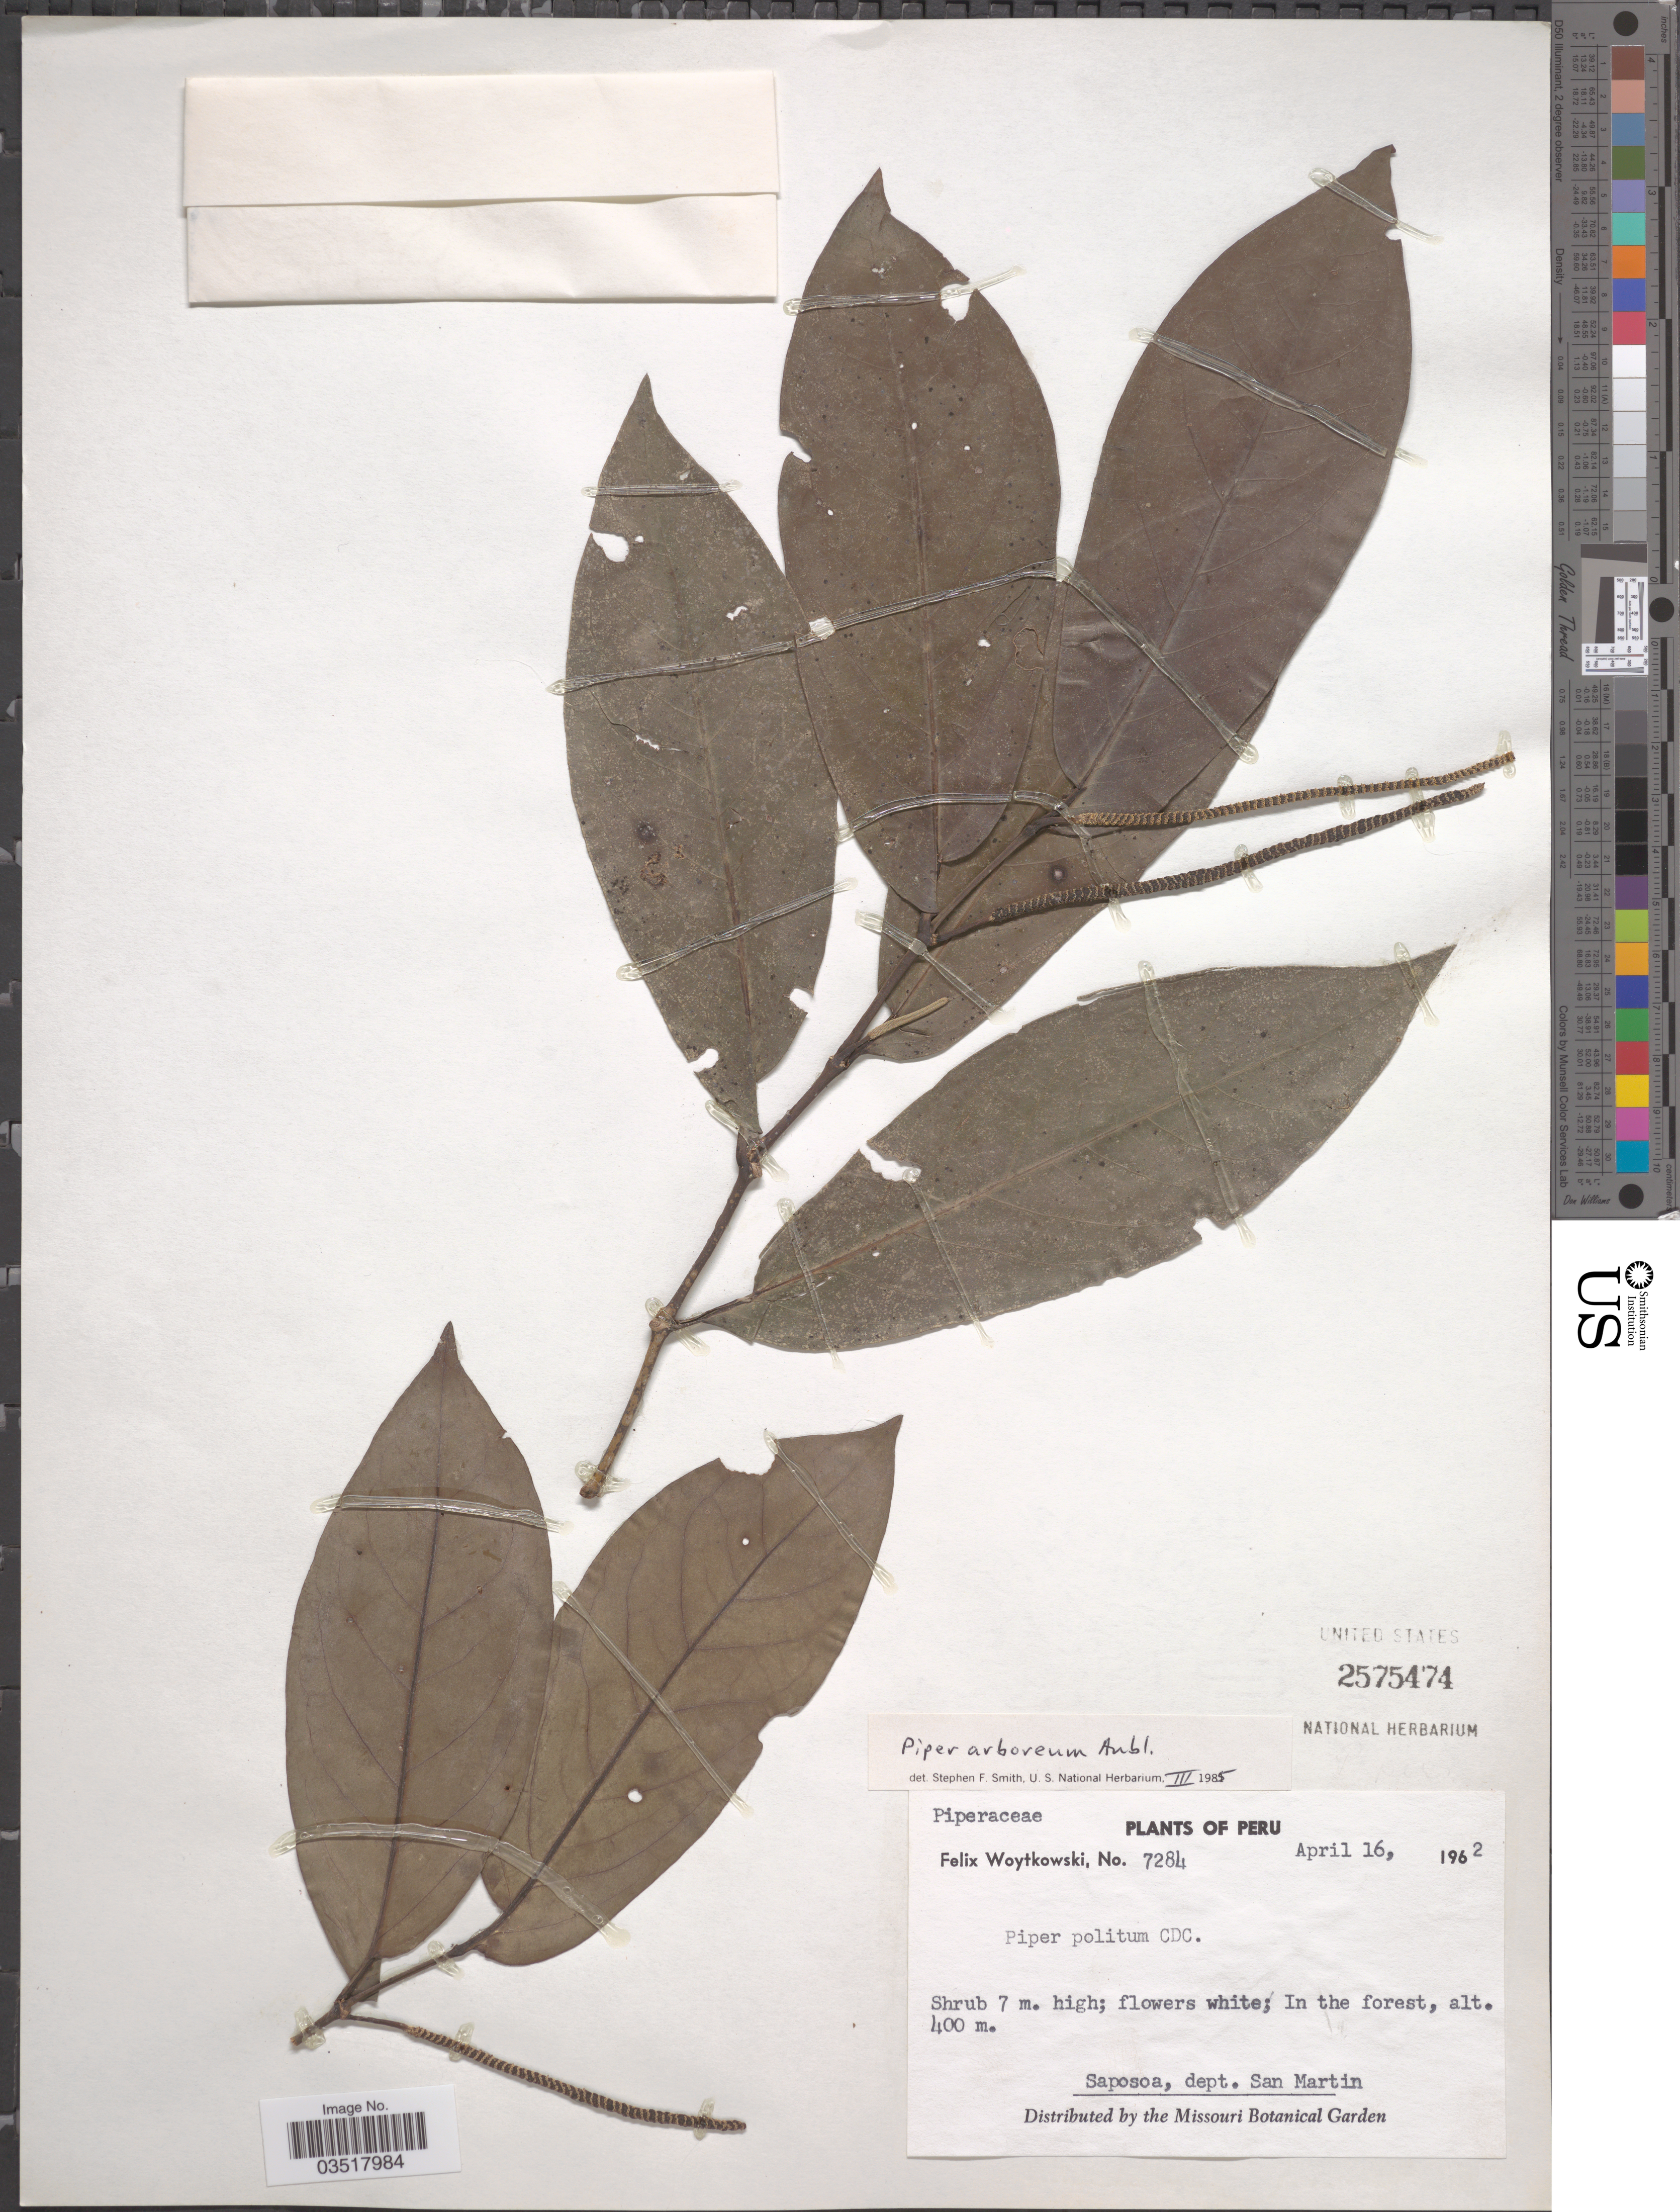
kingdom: Plantae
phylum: Tracheophyta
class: Magnoliopsida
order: Piperales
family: Piperaceae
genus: Piper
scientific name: Piper arboreum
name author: Aubl.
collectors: F. Woytkowski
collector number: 7284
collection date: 1962-04-16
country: Peru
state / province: San Martín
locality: Saposoa, dept. San Martin.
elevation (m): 400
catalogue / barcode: US 2575474